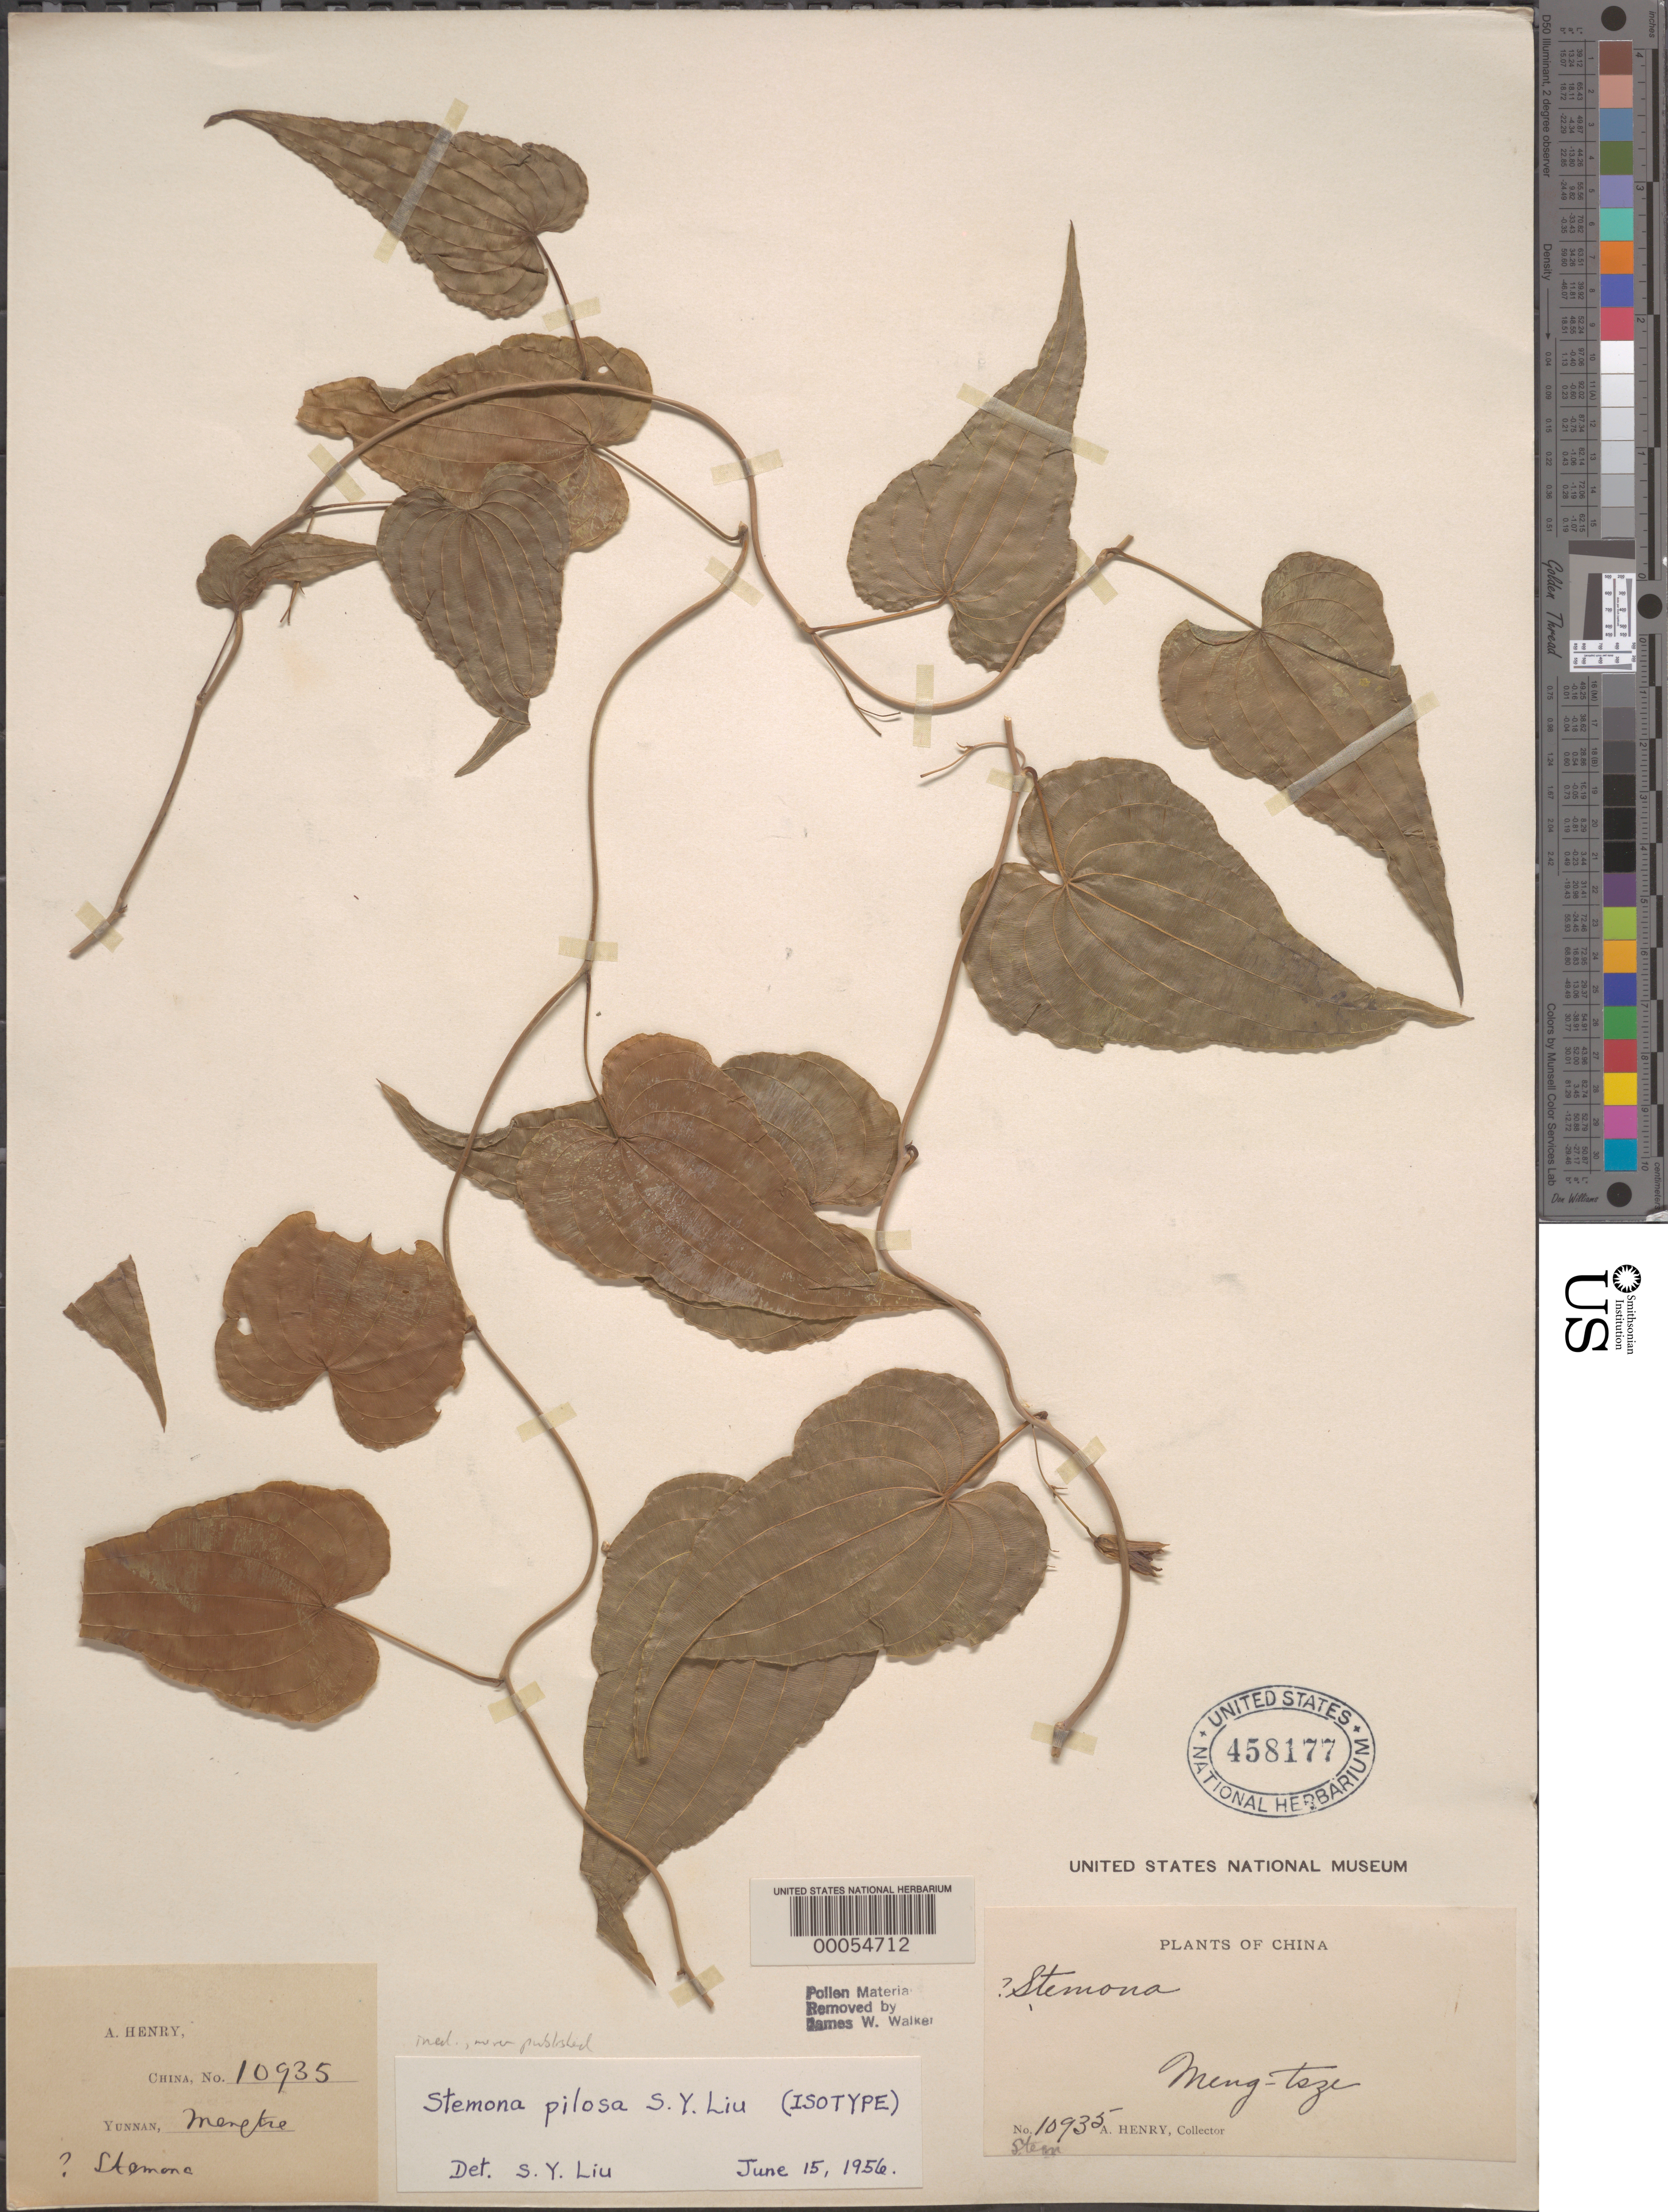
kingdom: Plantae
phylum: Tracheophyta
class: Liliopsida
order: Pandanales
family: Stemonaceae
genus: Stemona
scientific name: Stemona sp.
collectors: A. Henry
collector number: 10935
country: China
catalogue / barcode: US 458177